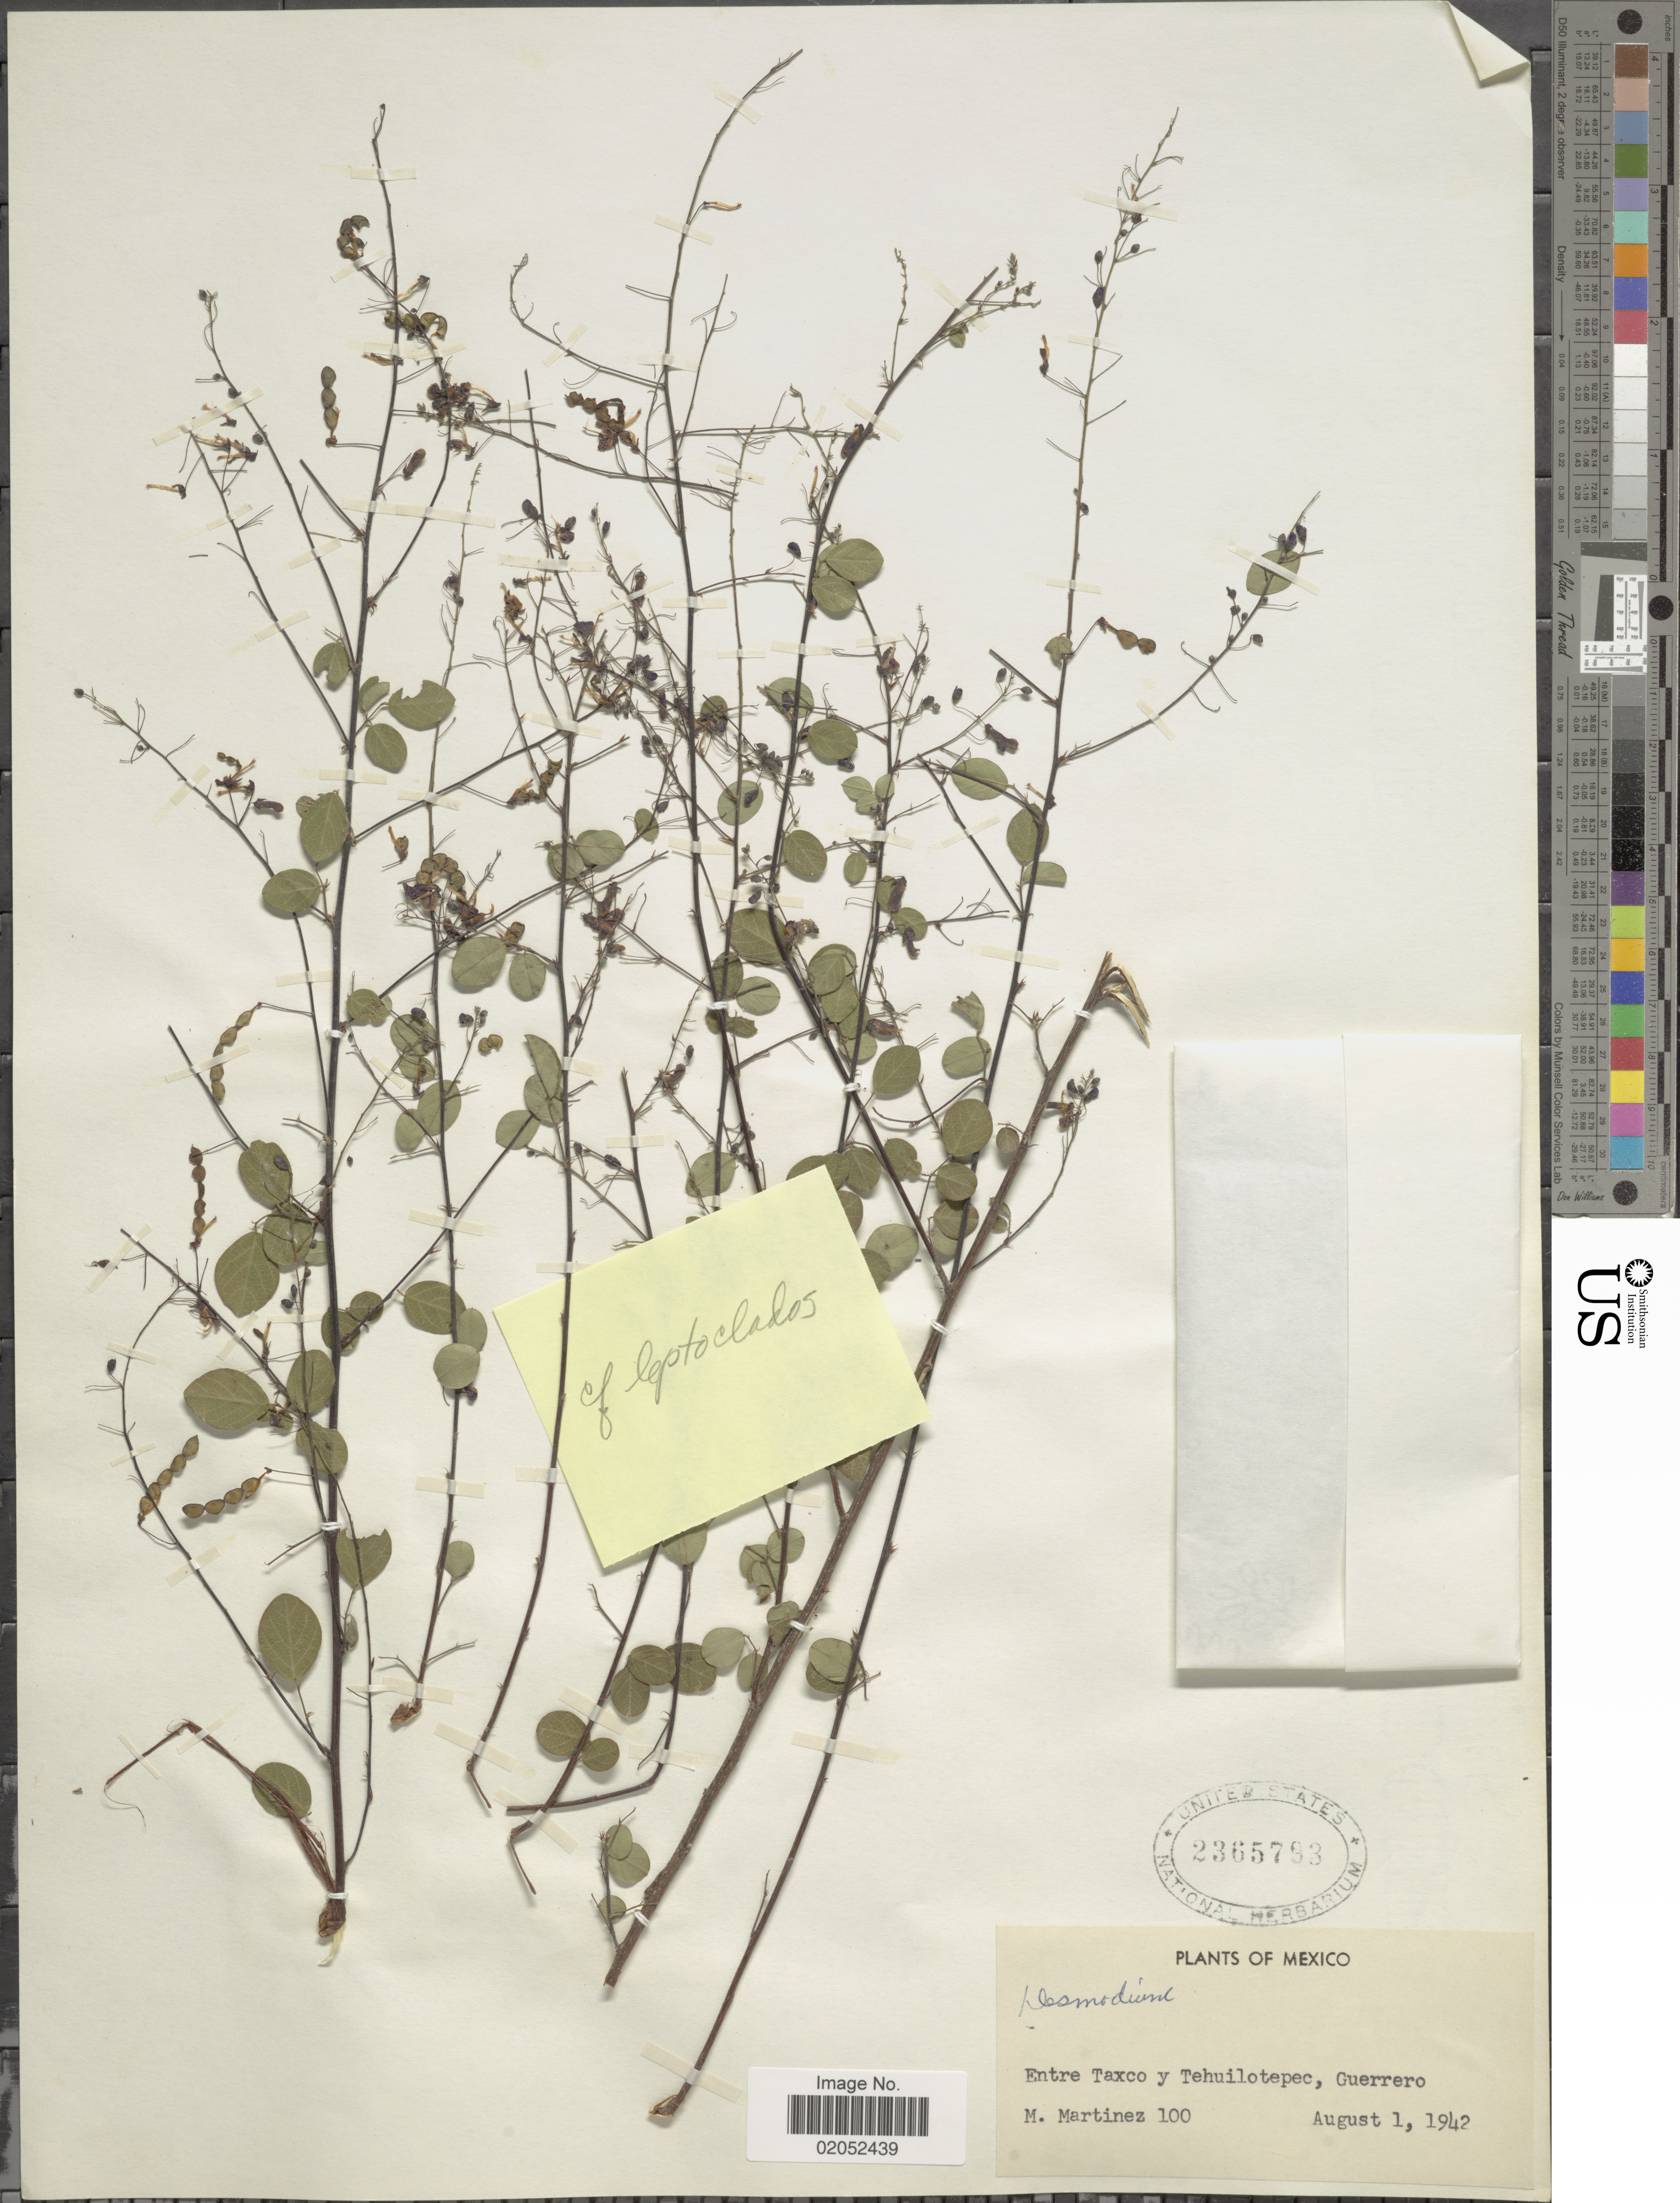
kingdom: Plantae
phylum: Tracheophyta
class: Magnoliopsida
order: Fabales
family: Fabaceae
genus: Desmodium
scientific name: Desmodium leptoclados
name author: Hemsl.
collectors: M. Martinez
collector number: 100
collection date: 1942-08-01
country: Mexico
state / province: Guerrero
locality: Entre Taxco y Tehuilotepec, Guerrero.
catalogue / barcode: US 2365793